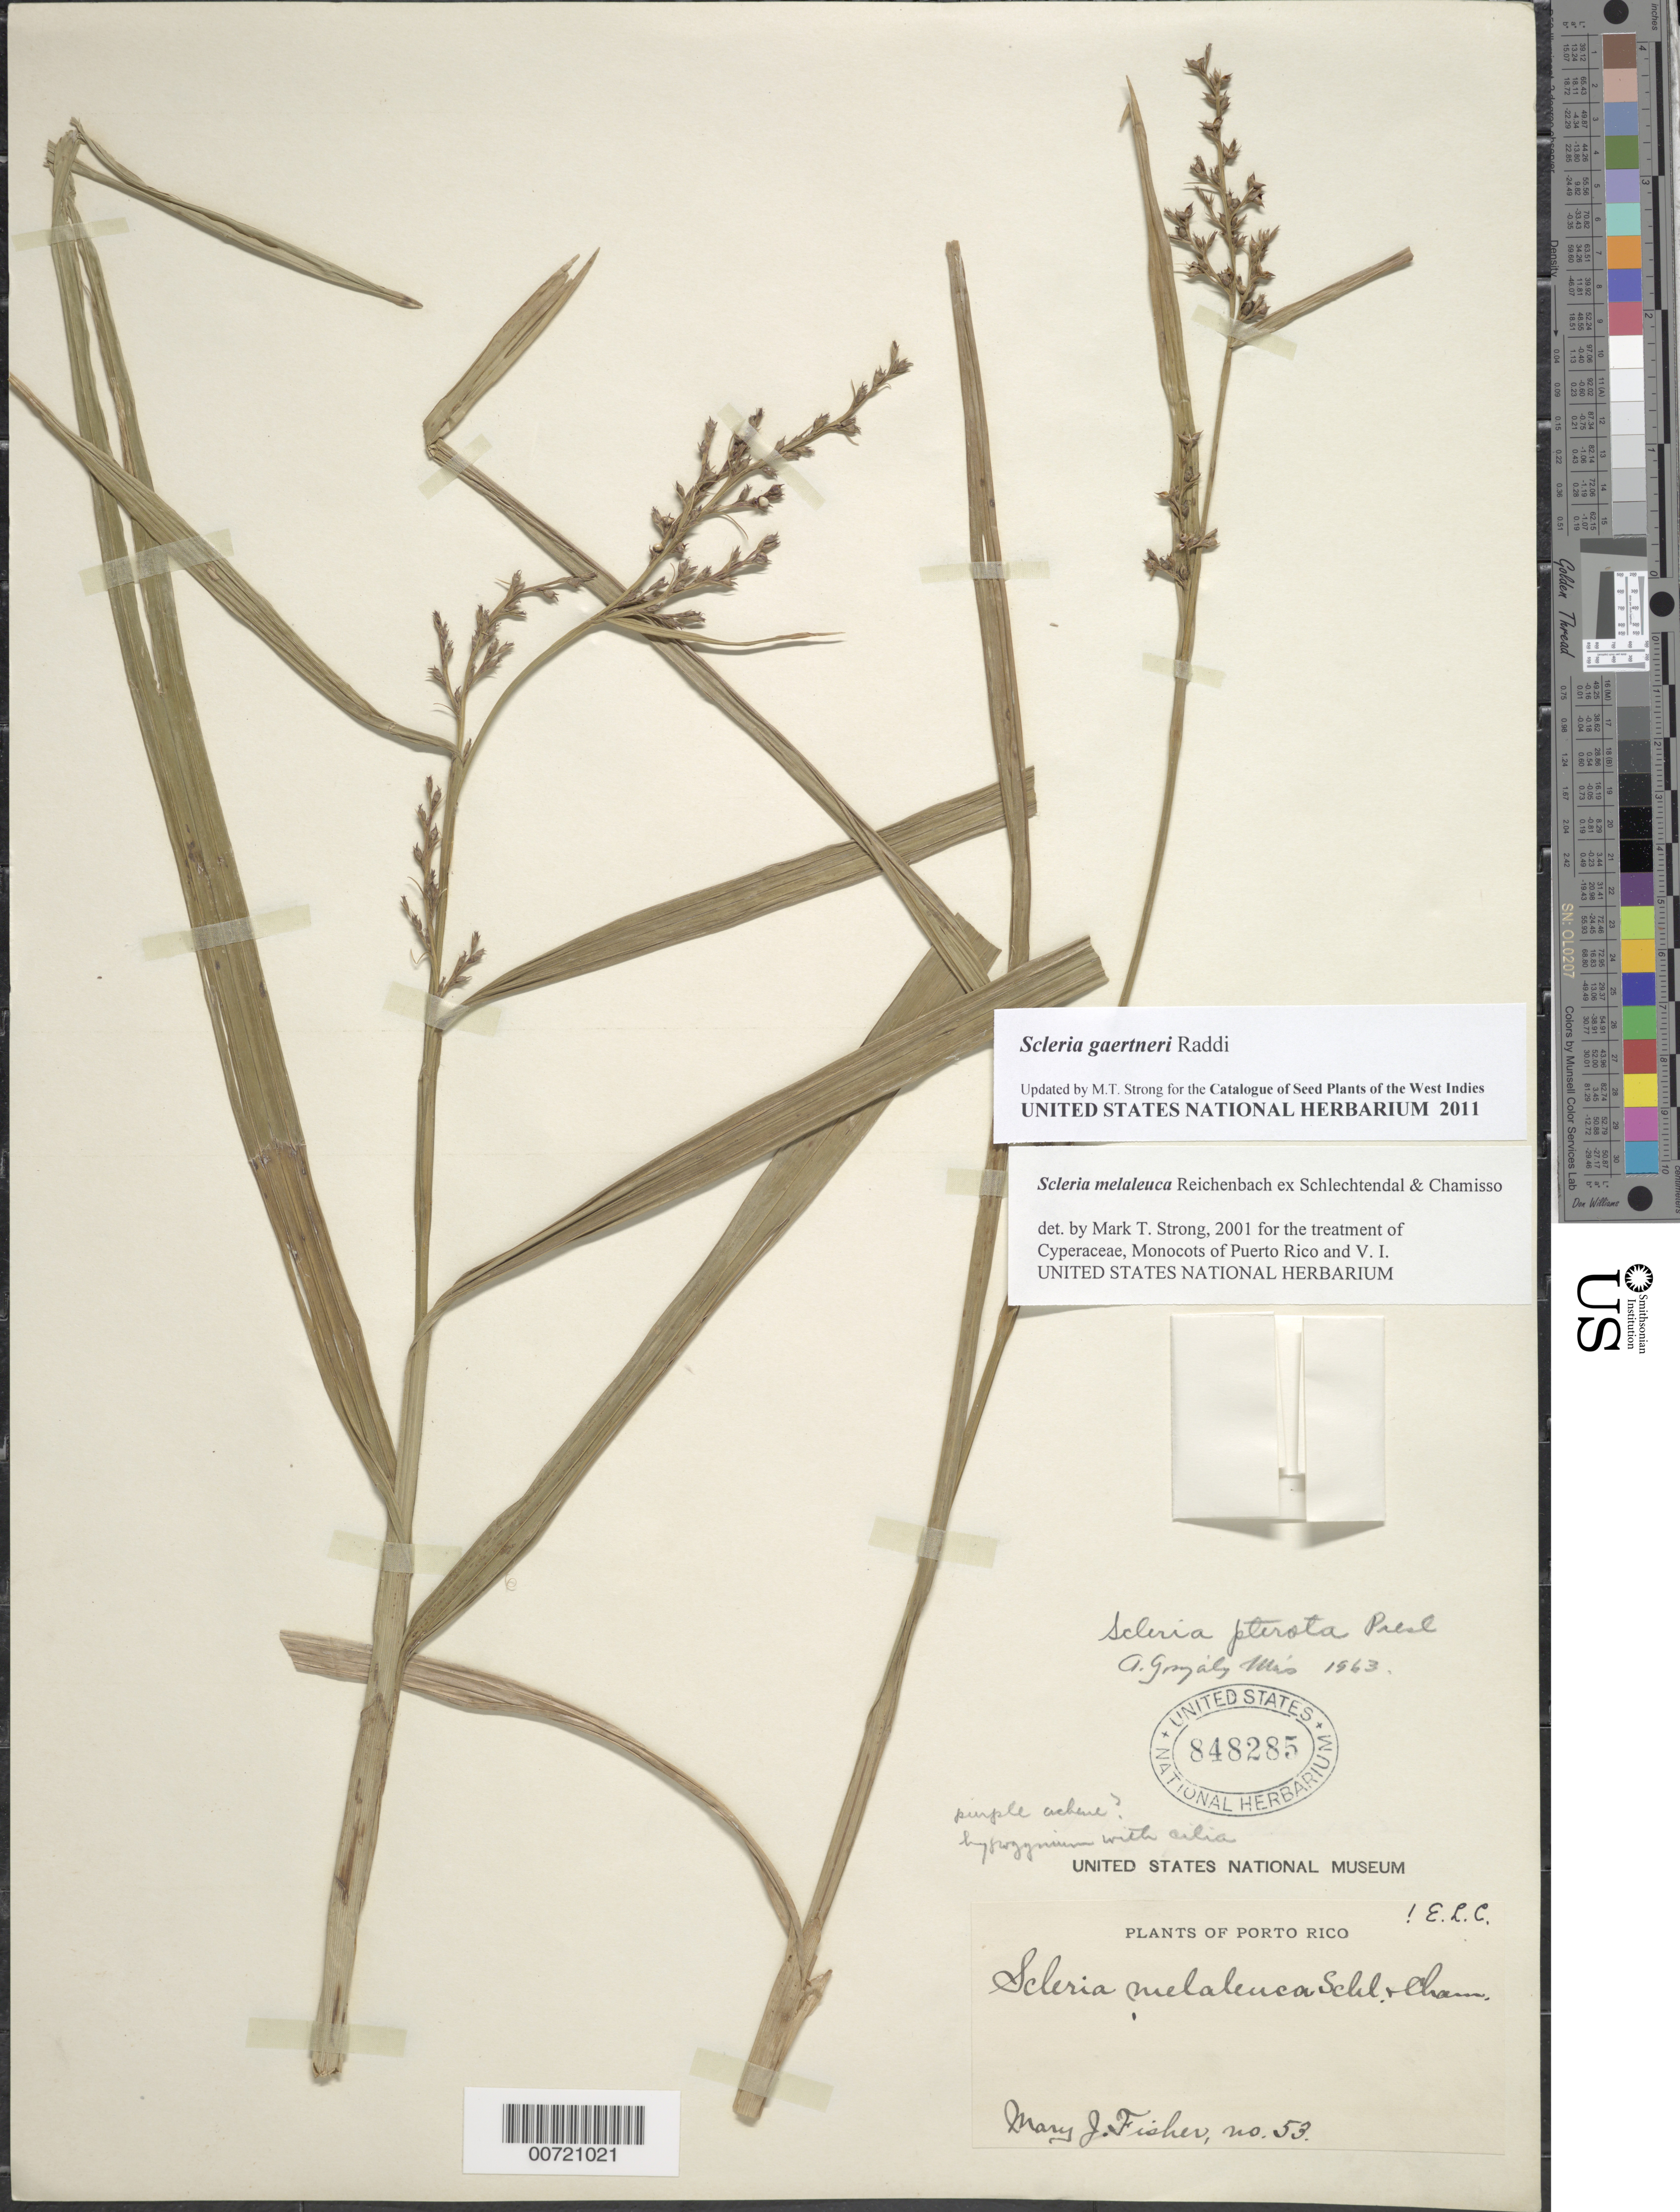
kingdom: Plantae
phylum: Tracheophyta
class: Liliopsida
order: Poales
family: Cyperaceae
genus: Scleria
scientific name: Scleria gaertneri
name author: Raddi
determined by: Strong, M. T., (US), Smithsonian Institution - National Museum of Natural History (UNITED STATES)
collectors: M. J. Fisher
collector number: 53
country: Puerto Rico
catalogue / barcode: US 848285